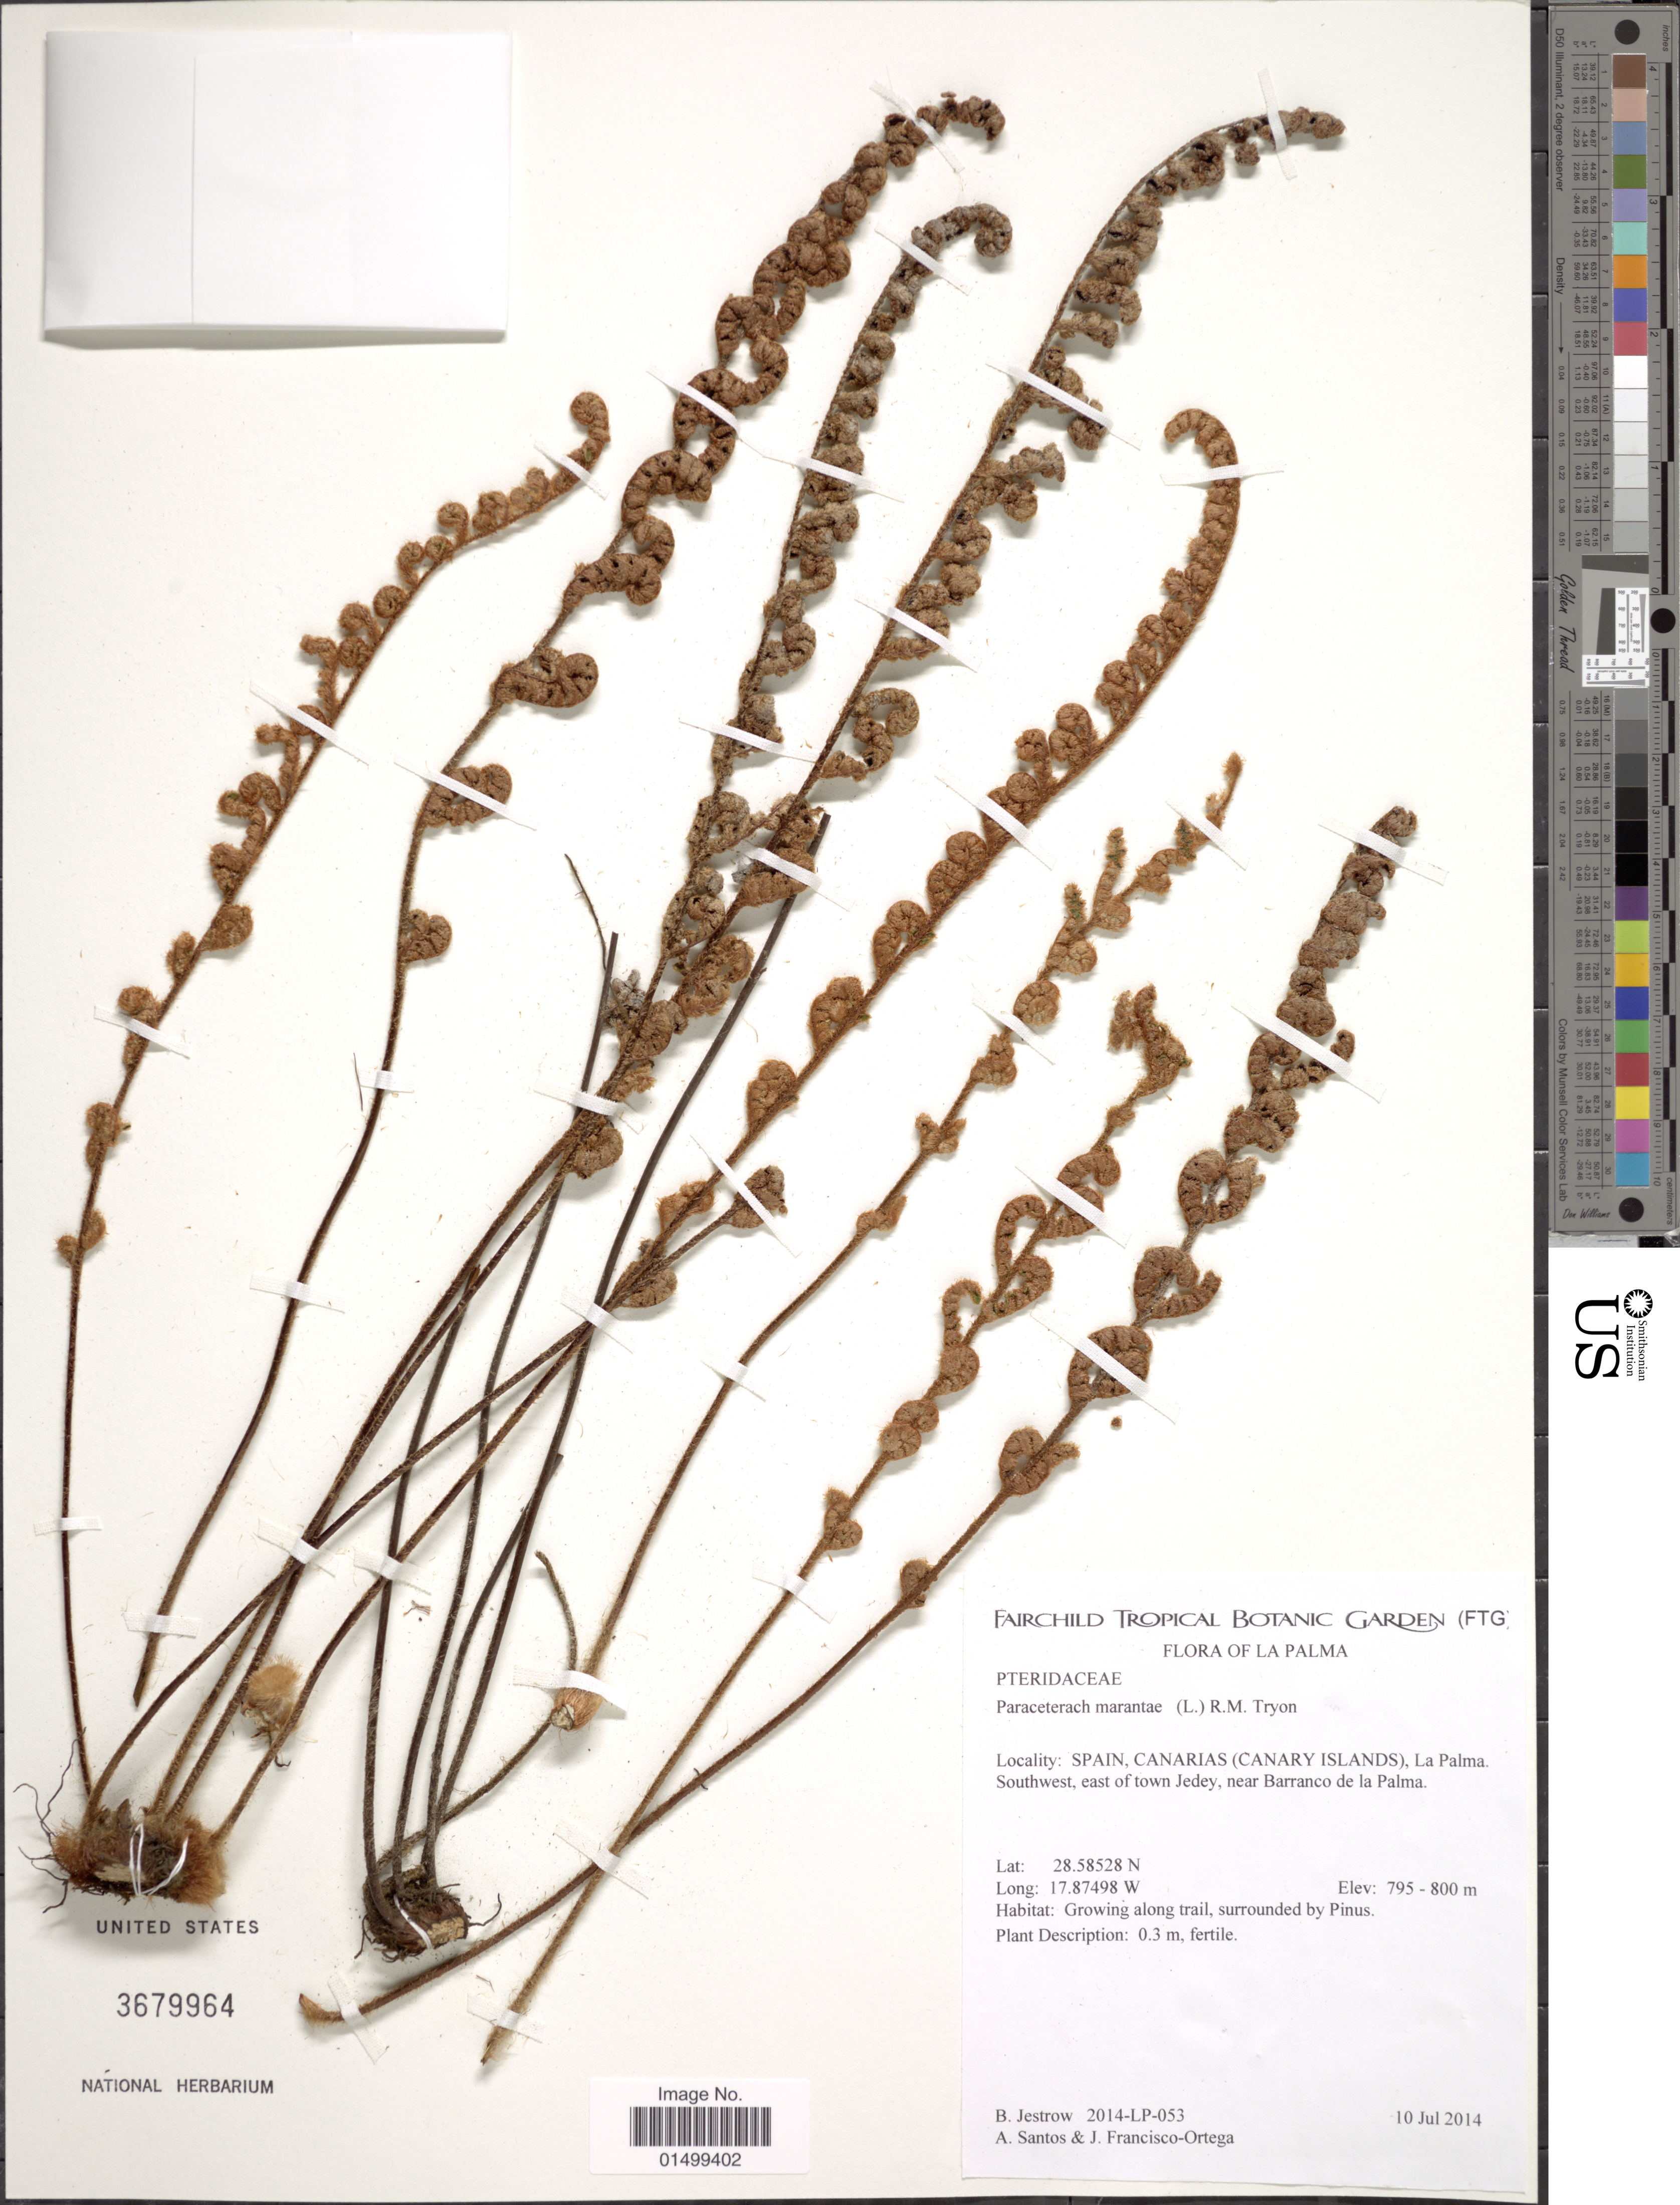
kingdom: Plantae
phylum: Tracheophyta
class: Polypodiopsida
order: Polypodiales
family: Pteridaceae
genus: Cheilanthes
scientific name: Cheilanthes marantae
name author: Domin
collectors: B. Jestrow, A. Santos & F. J. Ortega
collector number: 2014-LP-053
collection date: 2014-07-10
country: Spain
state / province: Canarias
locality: Fairchild Tropical Botanic Garden (FTG), Canarias (Canary Islands), Southwest, east of town Jedey, near Barranco de la Palma.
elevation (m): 795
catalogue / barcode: US 3679964